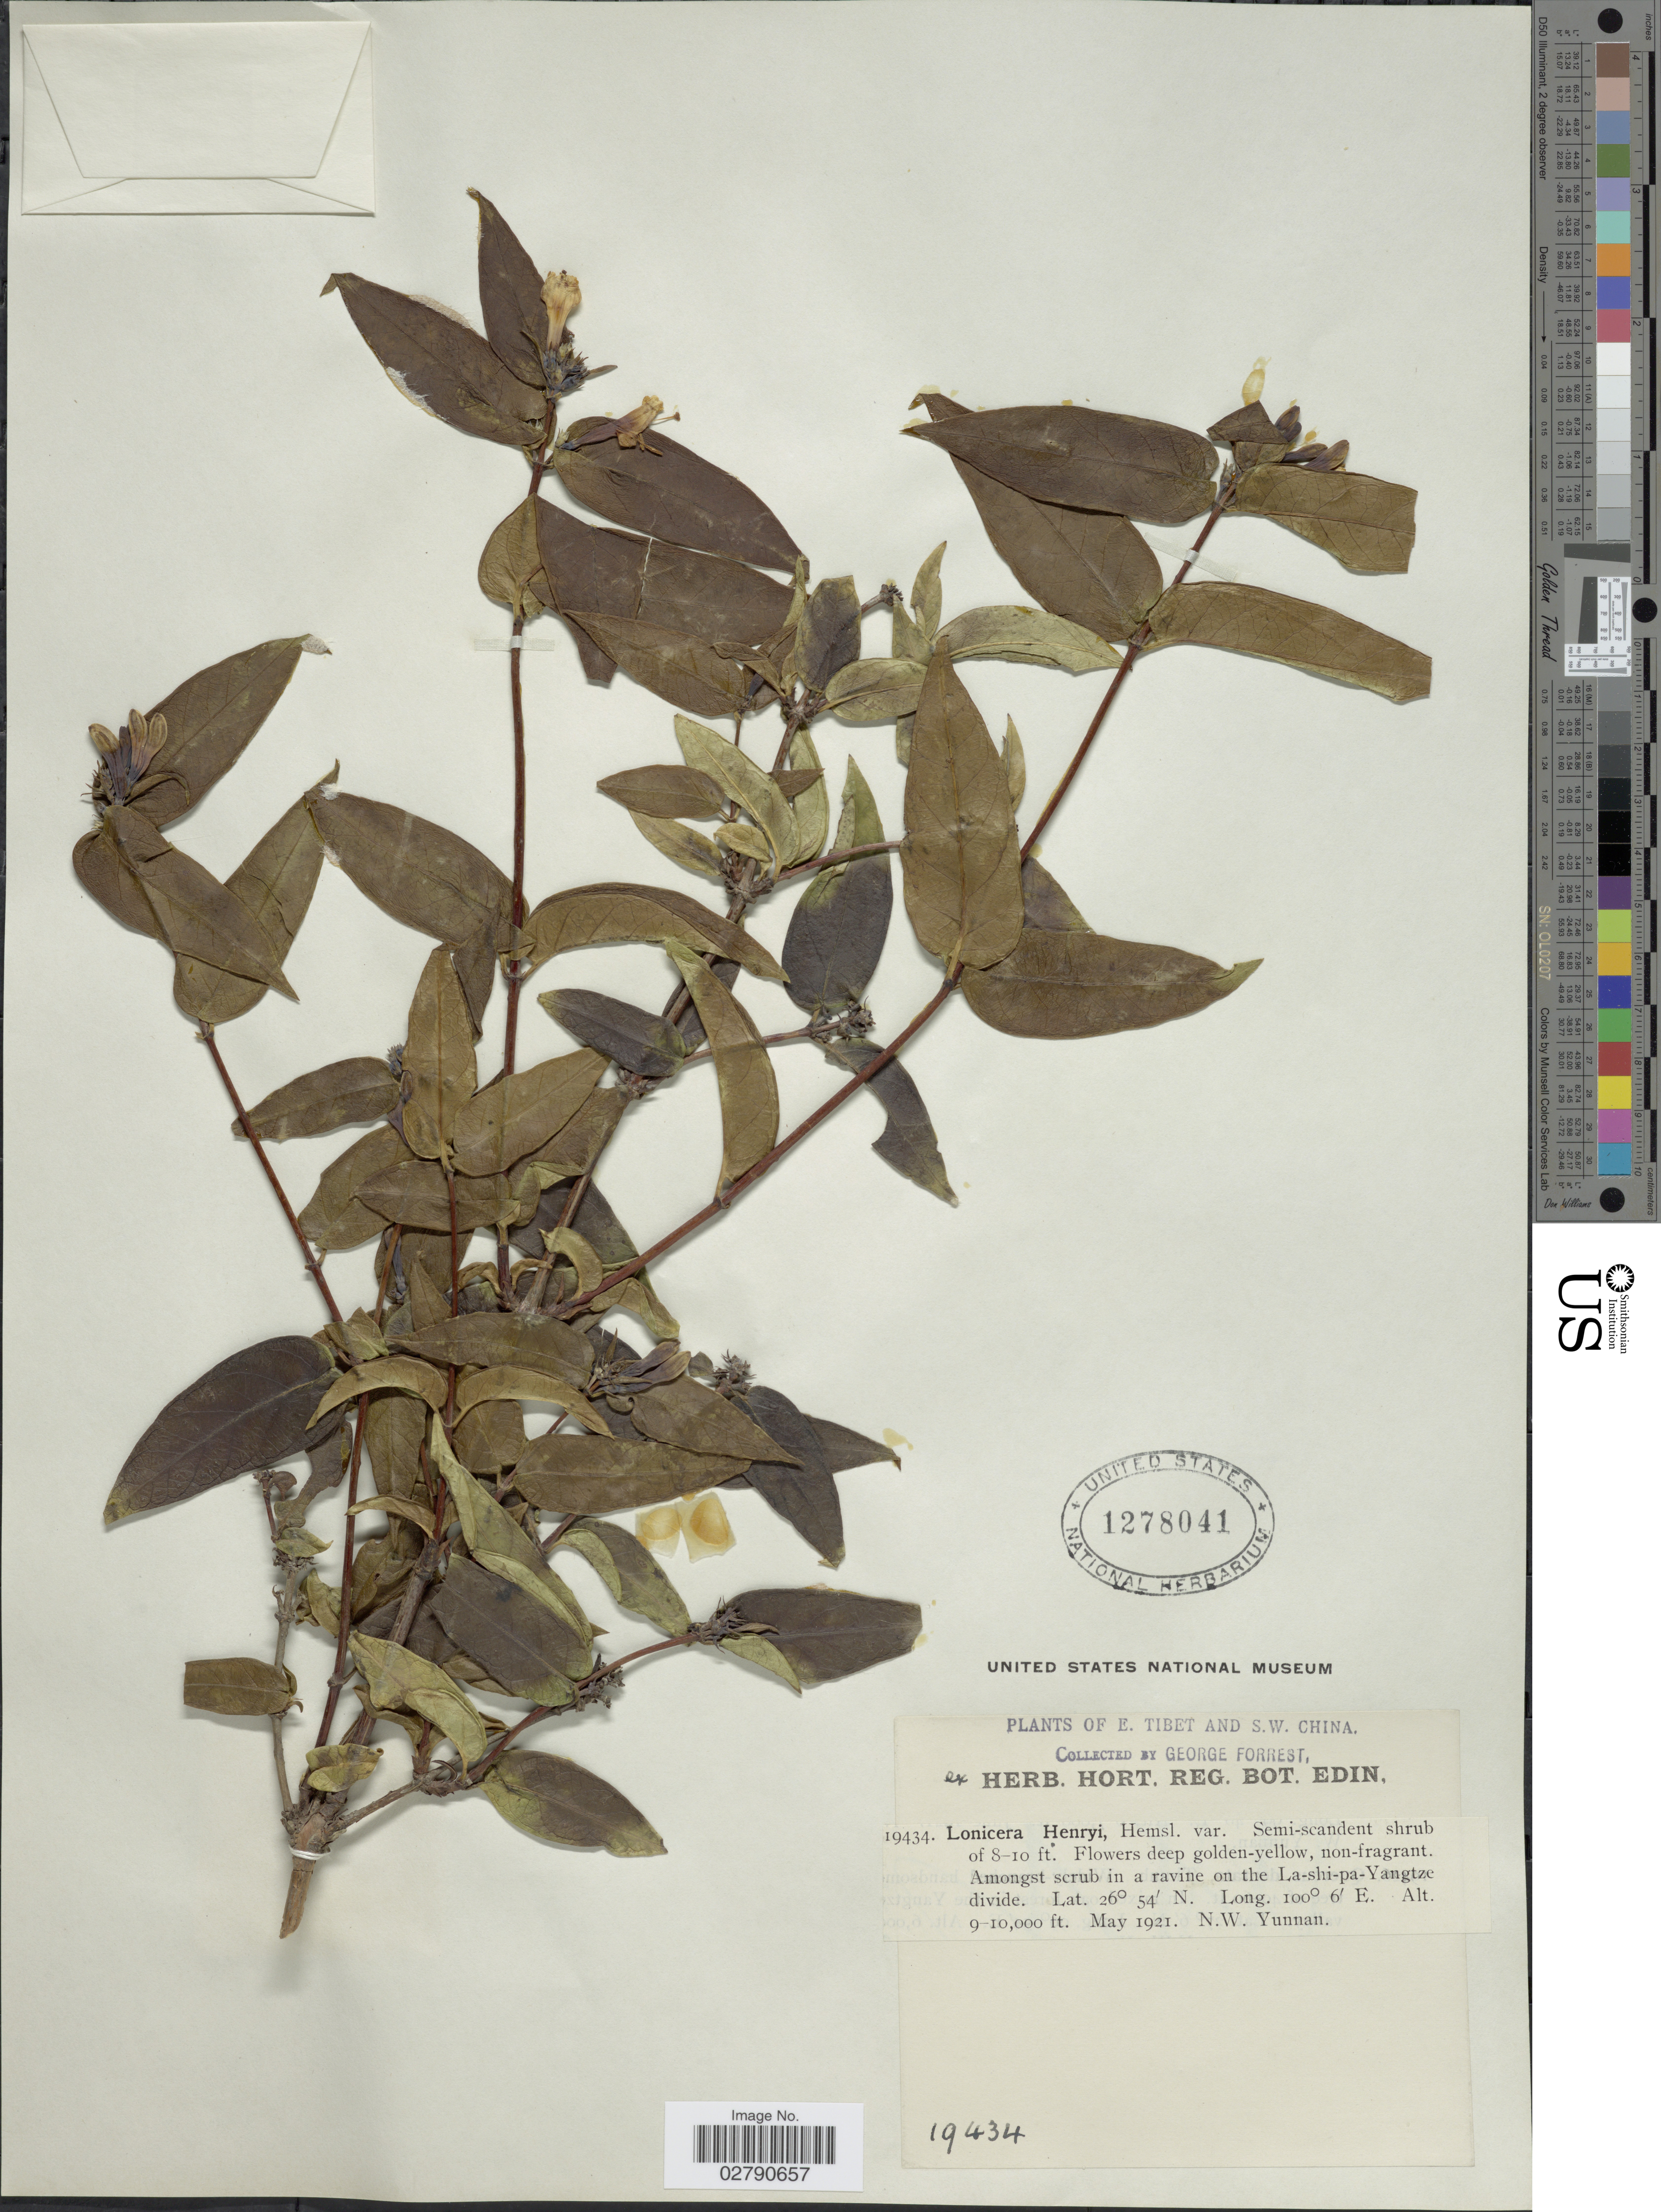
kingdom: Plantae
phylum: Tracheophyta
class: Magnoliopsida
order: Dipsacales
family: Caprifoliaceae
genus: Lonicera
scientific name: Lonicera henryi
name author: Hemsl.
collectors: G. Forrest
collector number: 19434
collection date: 1921-05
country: China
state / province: Yunnan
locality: E. Tibet and S.W. China. Amongst scrub in a ravine on the La-shi-pa-Yangtze divide. N.W. Yunnan.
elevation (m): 2743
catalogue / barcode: US 1278041